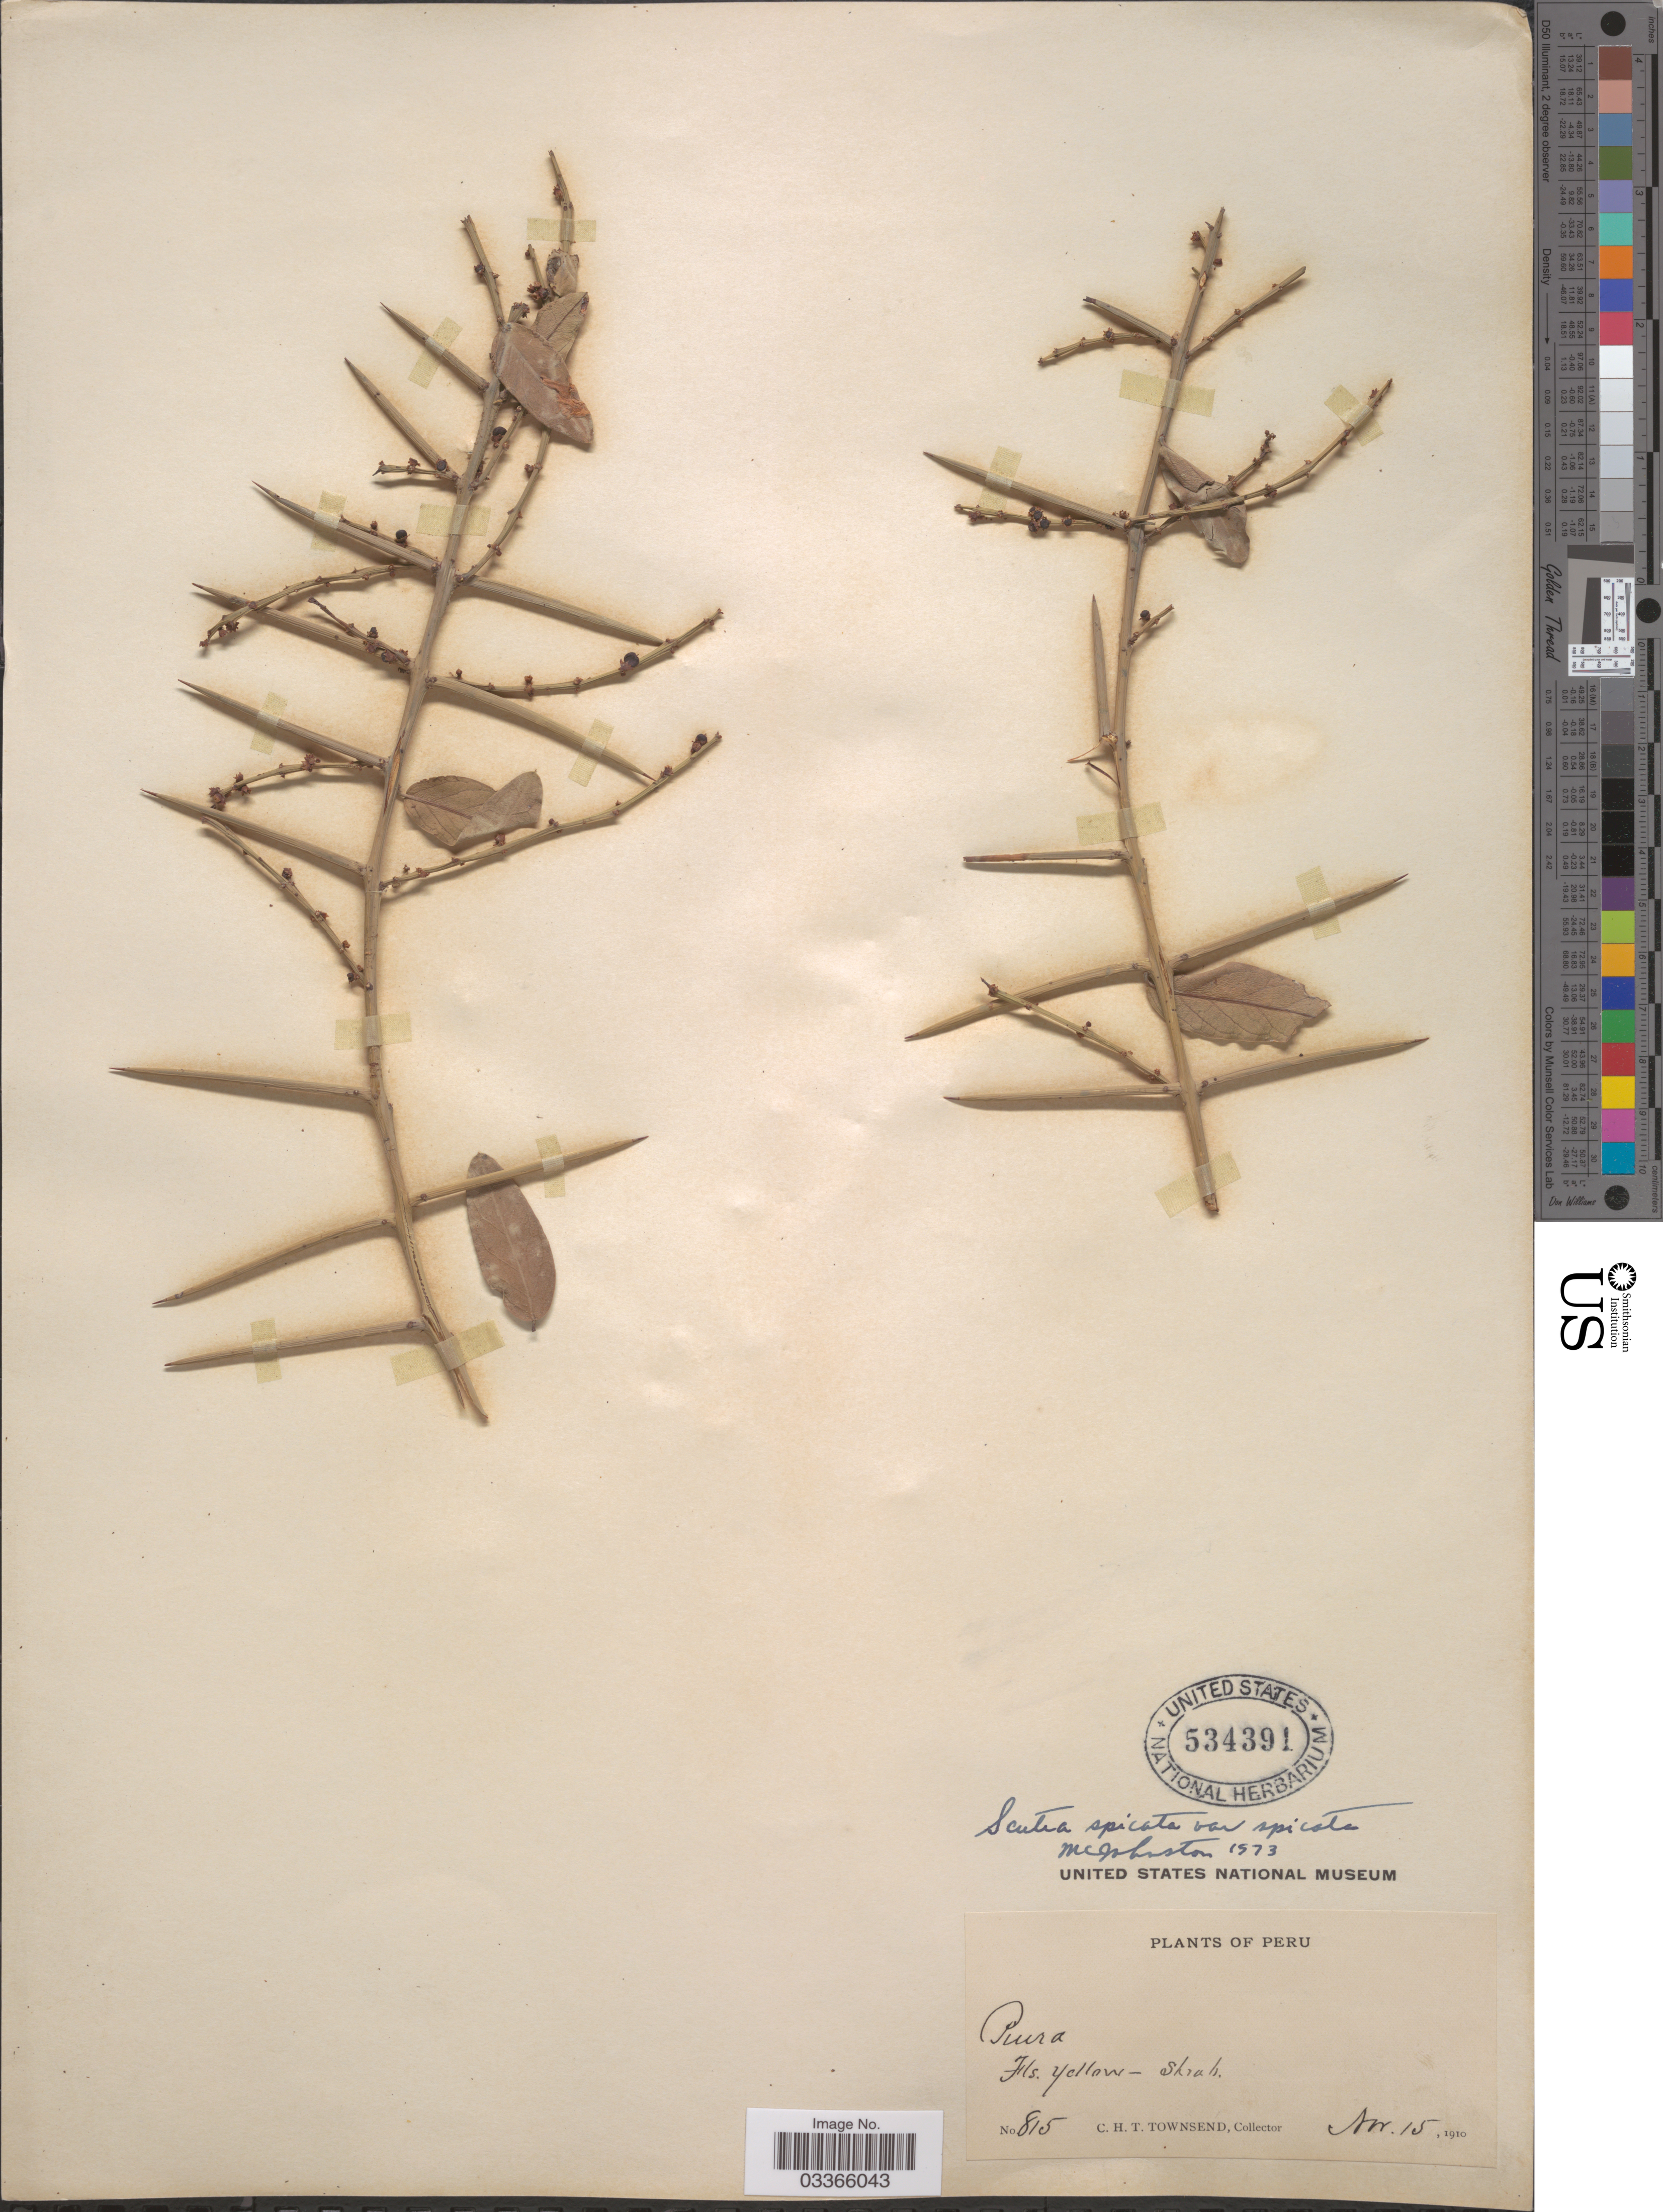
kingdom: Plantae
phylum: Tracheophyta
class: Magnoliopsida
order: Rosales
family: Rhamnaceae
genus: Scutia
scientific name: Scutia spicata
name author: (Humb. & Bonpl. ex Willd.) Weberb.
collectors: C. H. T. Townsend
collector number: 815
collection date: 1910-11-15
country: Peru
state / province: Piura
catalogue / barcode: US 534391